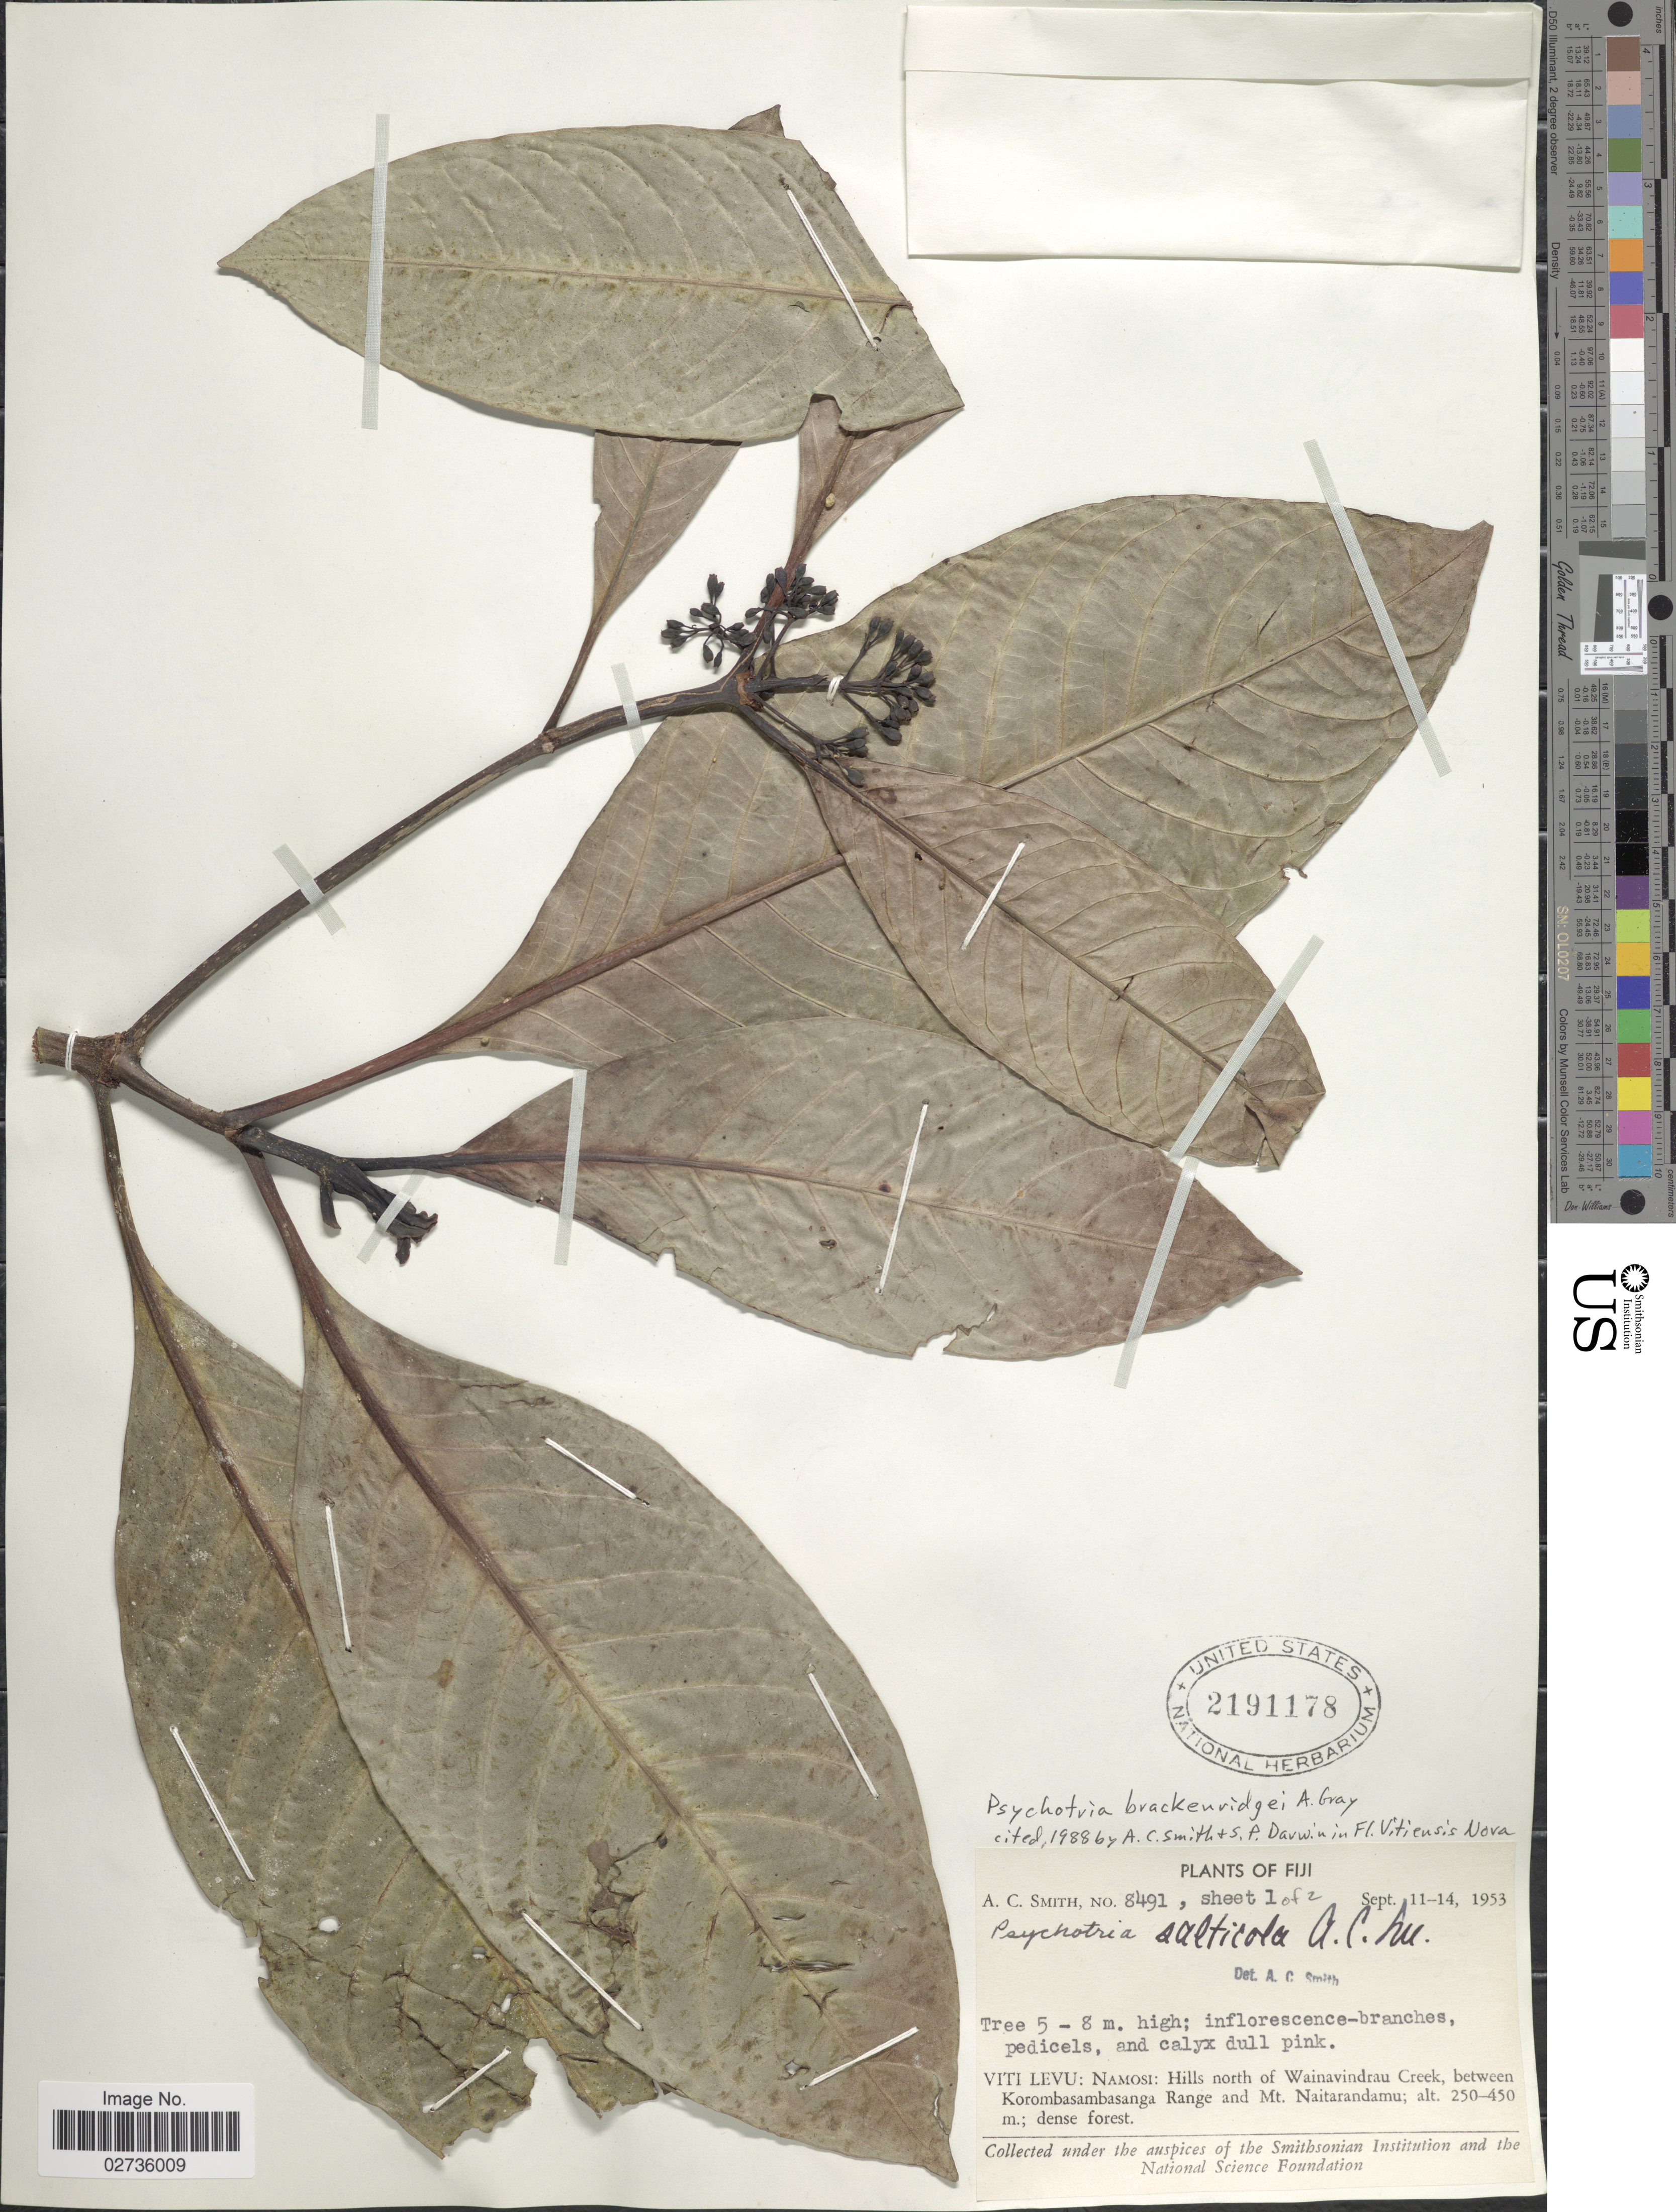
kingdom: Plantae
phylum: Tracheophyta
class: Magnoliopsida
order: Gentianales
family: Rubiaceae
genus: Psychotria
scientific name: Psychotria brackenridgei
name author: A. Gray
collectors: A. C. Smith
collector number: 8491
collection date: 1953-09-11/1953-09-14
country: Fiji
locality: Viti Levu: Namosi: Hills north of Wainavindrau Creek, between Korombasambasanga Range and Mt. Naitarandamu.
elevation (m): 250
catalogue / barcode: US 2191178